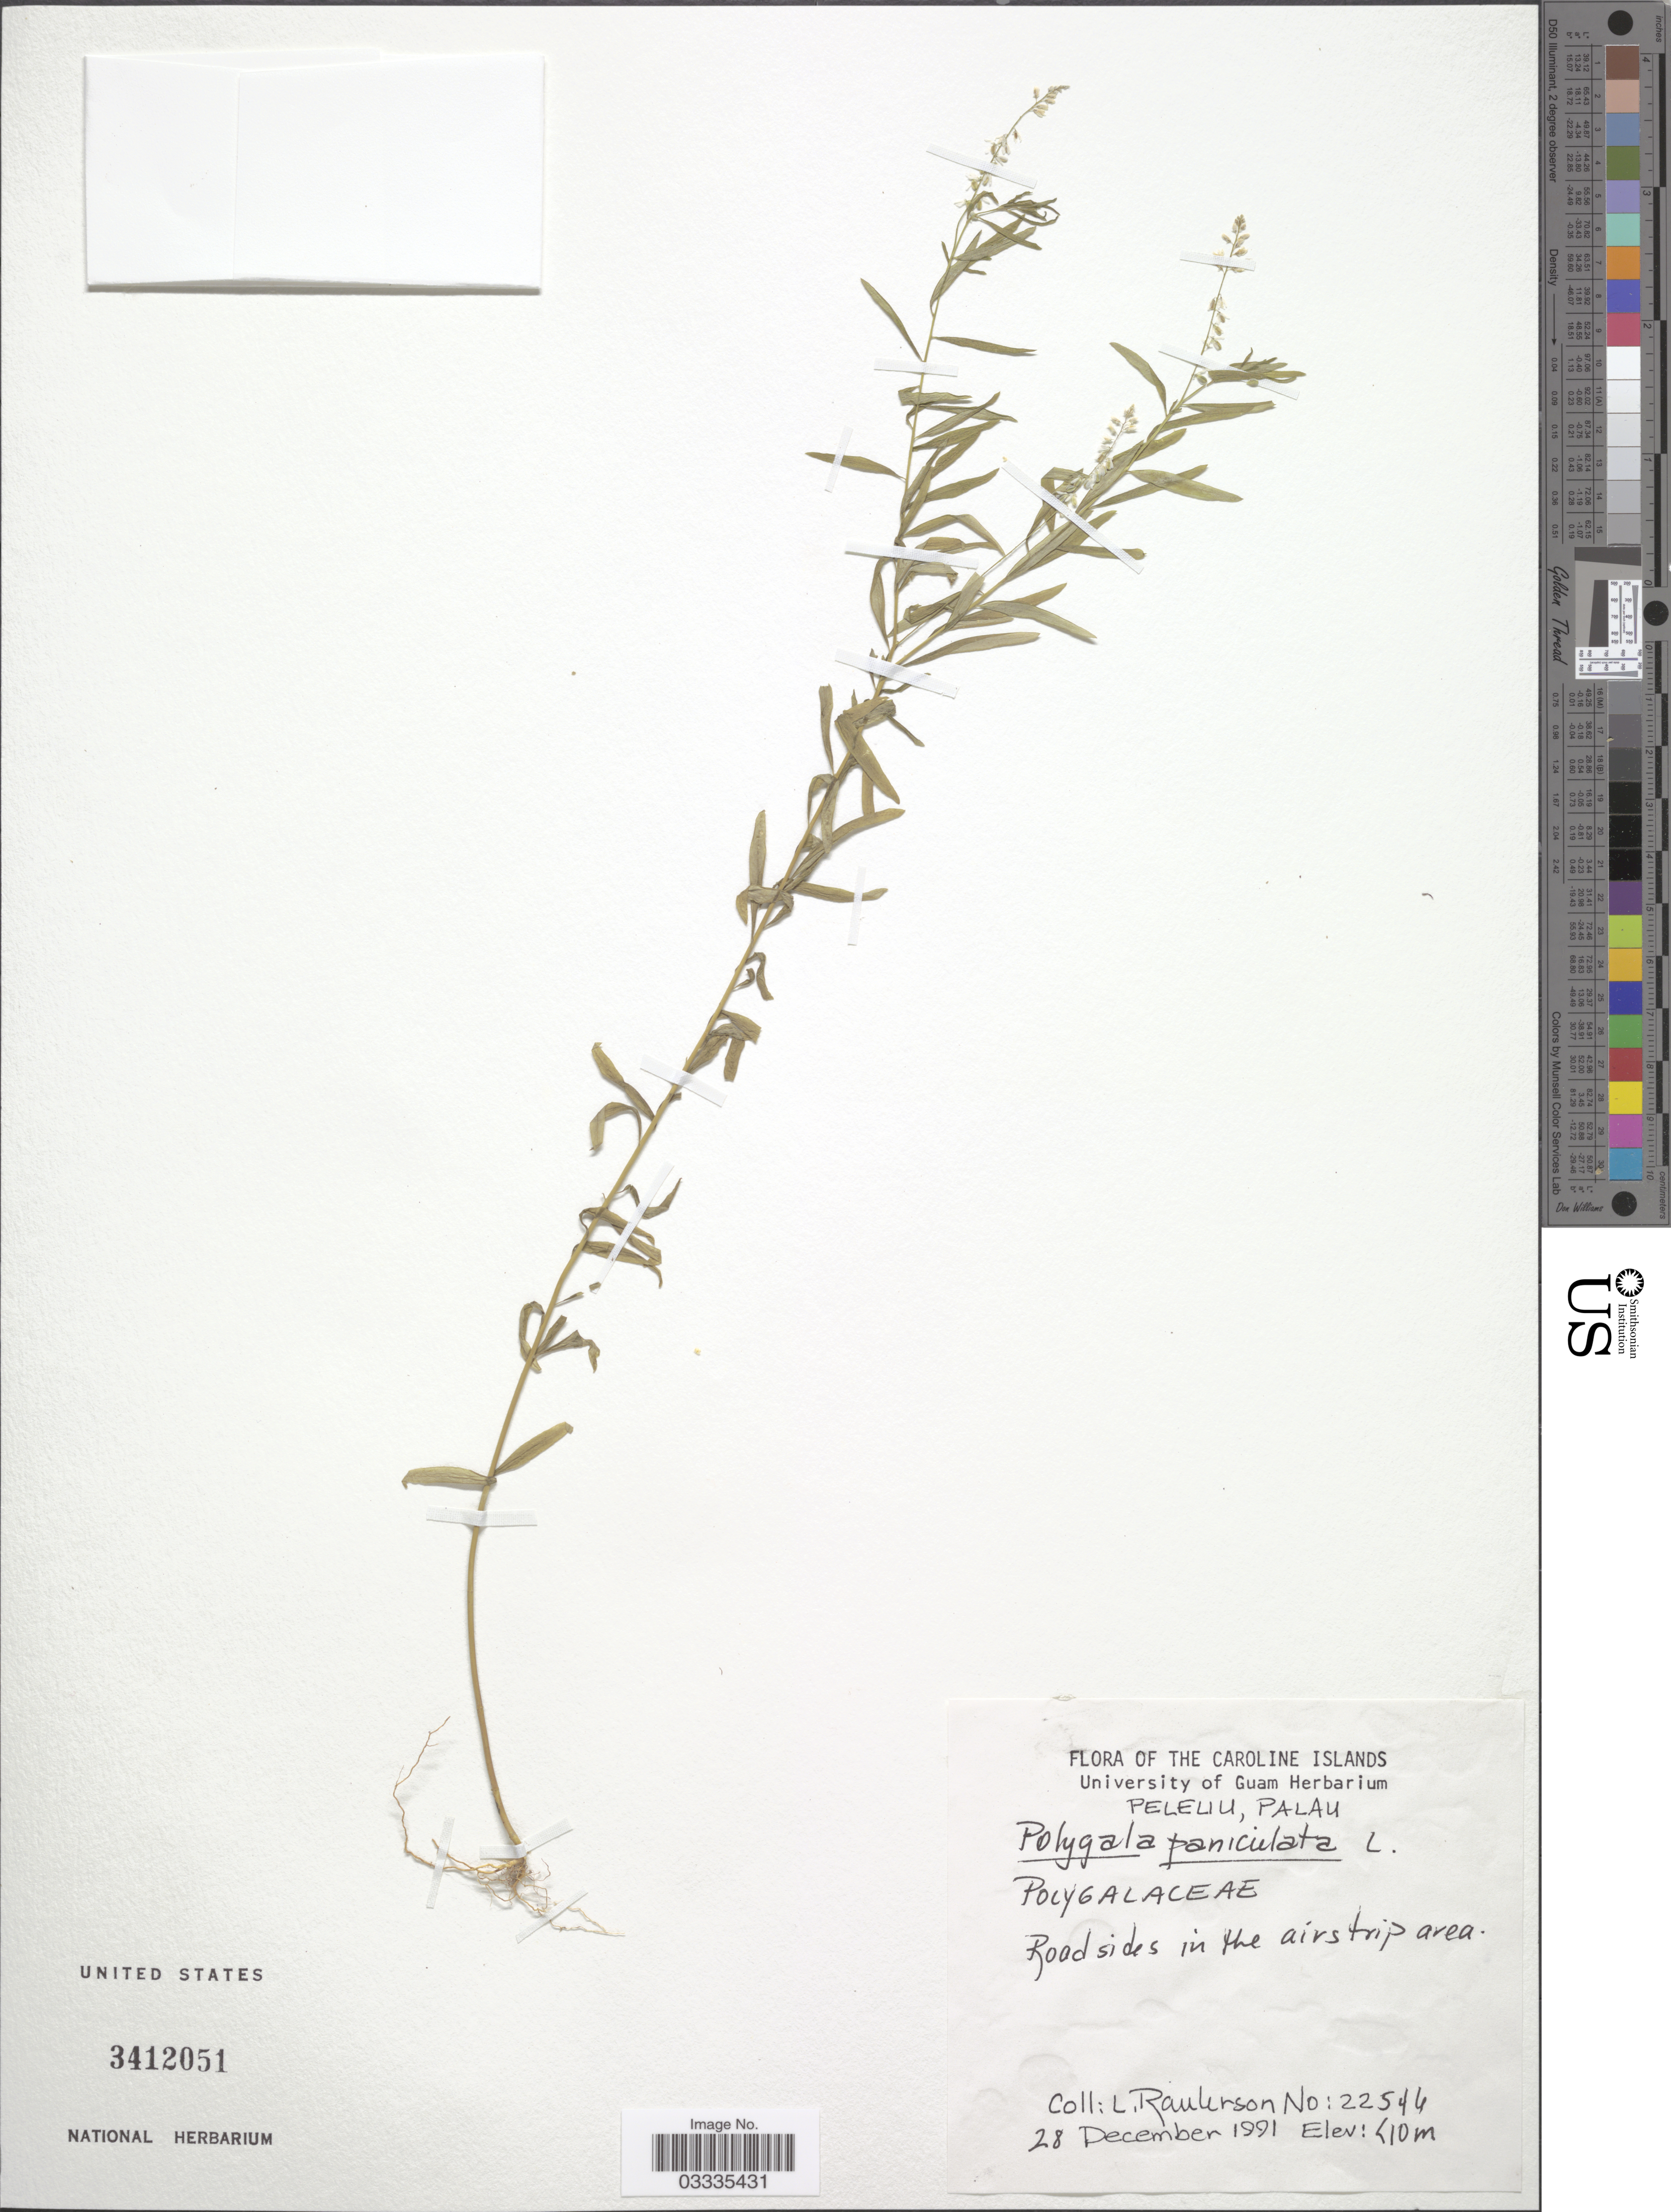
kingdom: Plantae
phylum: Tracheophyta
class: Magnoliopsida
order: Fabales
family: Polygalaceae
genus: Polygala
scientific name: Polygala paniculata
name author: L.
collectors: L. Raulerson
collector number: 22544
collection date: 1991-12-28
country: Palau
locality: The Caroline Islands. Peleliu, Palau. Roadsides in the airstrip area.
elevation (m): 10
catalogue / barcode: US 3412051